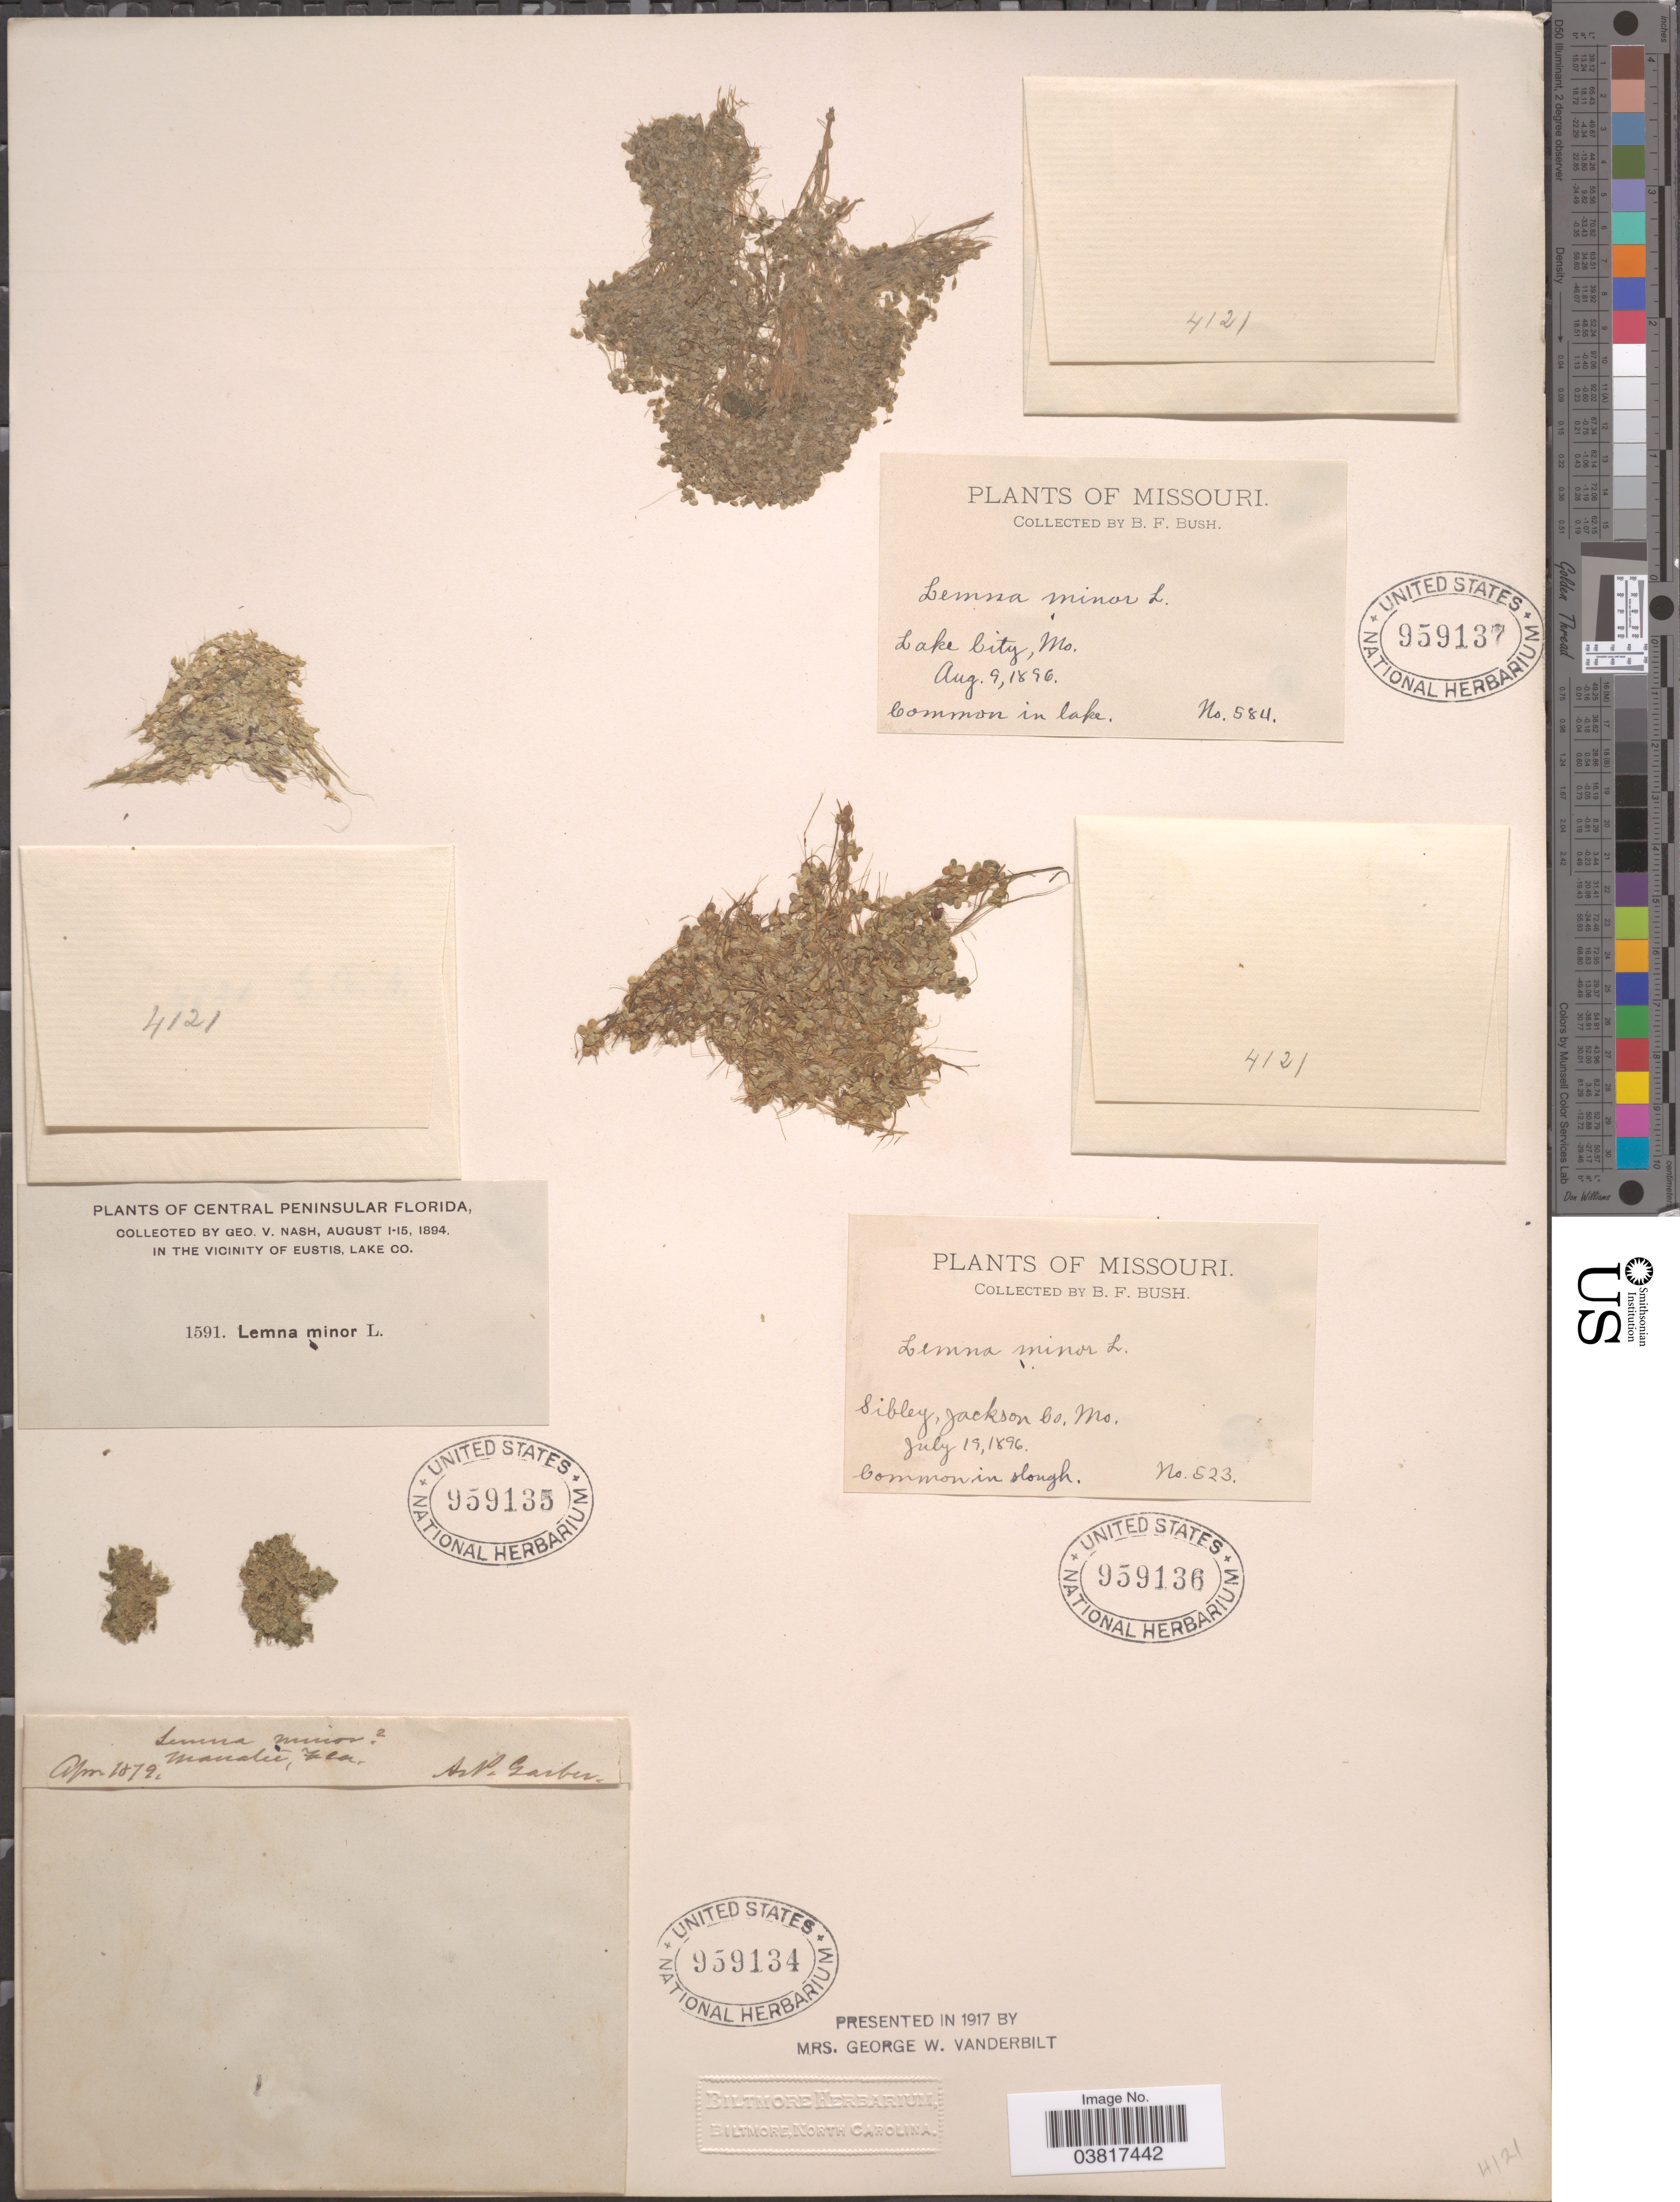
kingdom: Plantae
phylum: Tracheophyta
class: Liliopsida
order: Alismatales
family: Araceae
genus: Lemna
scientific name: Lemna minor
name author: L.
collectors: G. V. Nash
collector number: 1591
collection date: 1894-08-01/1894-08-15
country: United States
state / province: Florida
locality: Central Peninsular Florida. In the vicinity of Eustis, Lake Co.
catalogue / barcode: US 959135-2